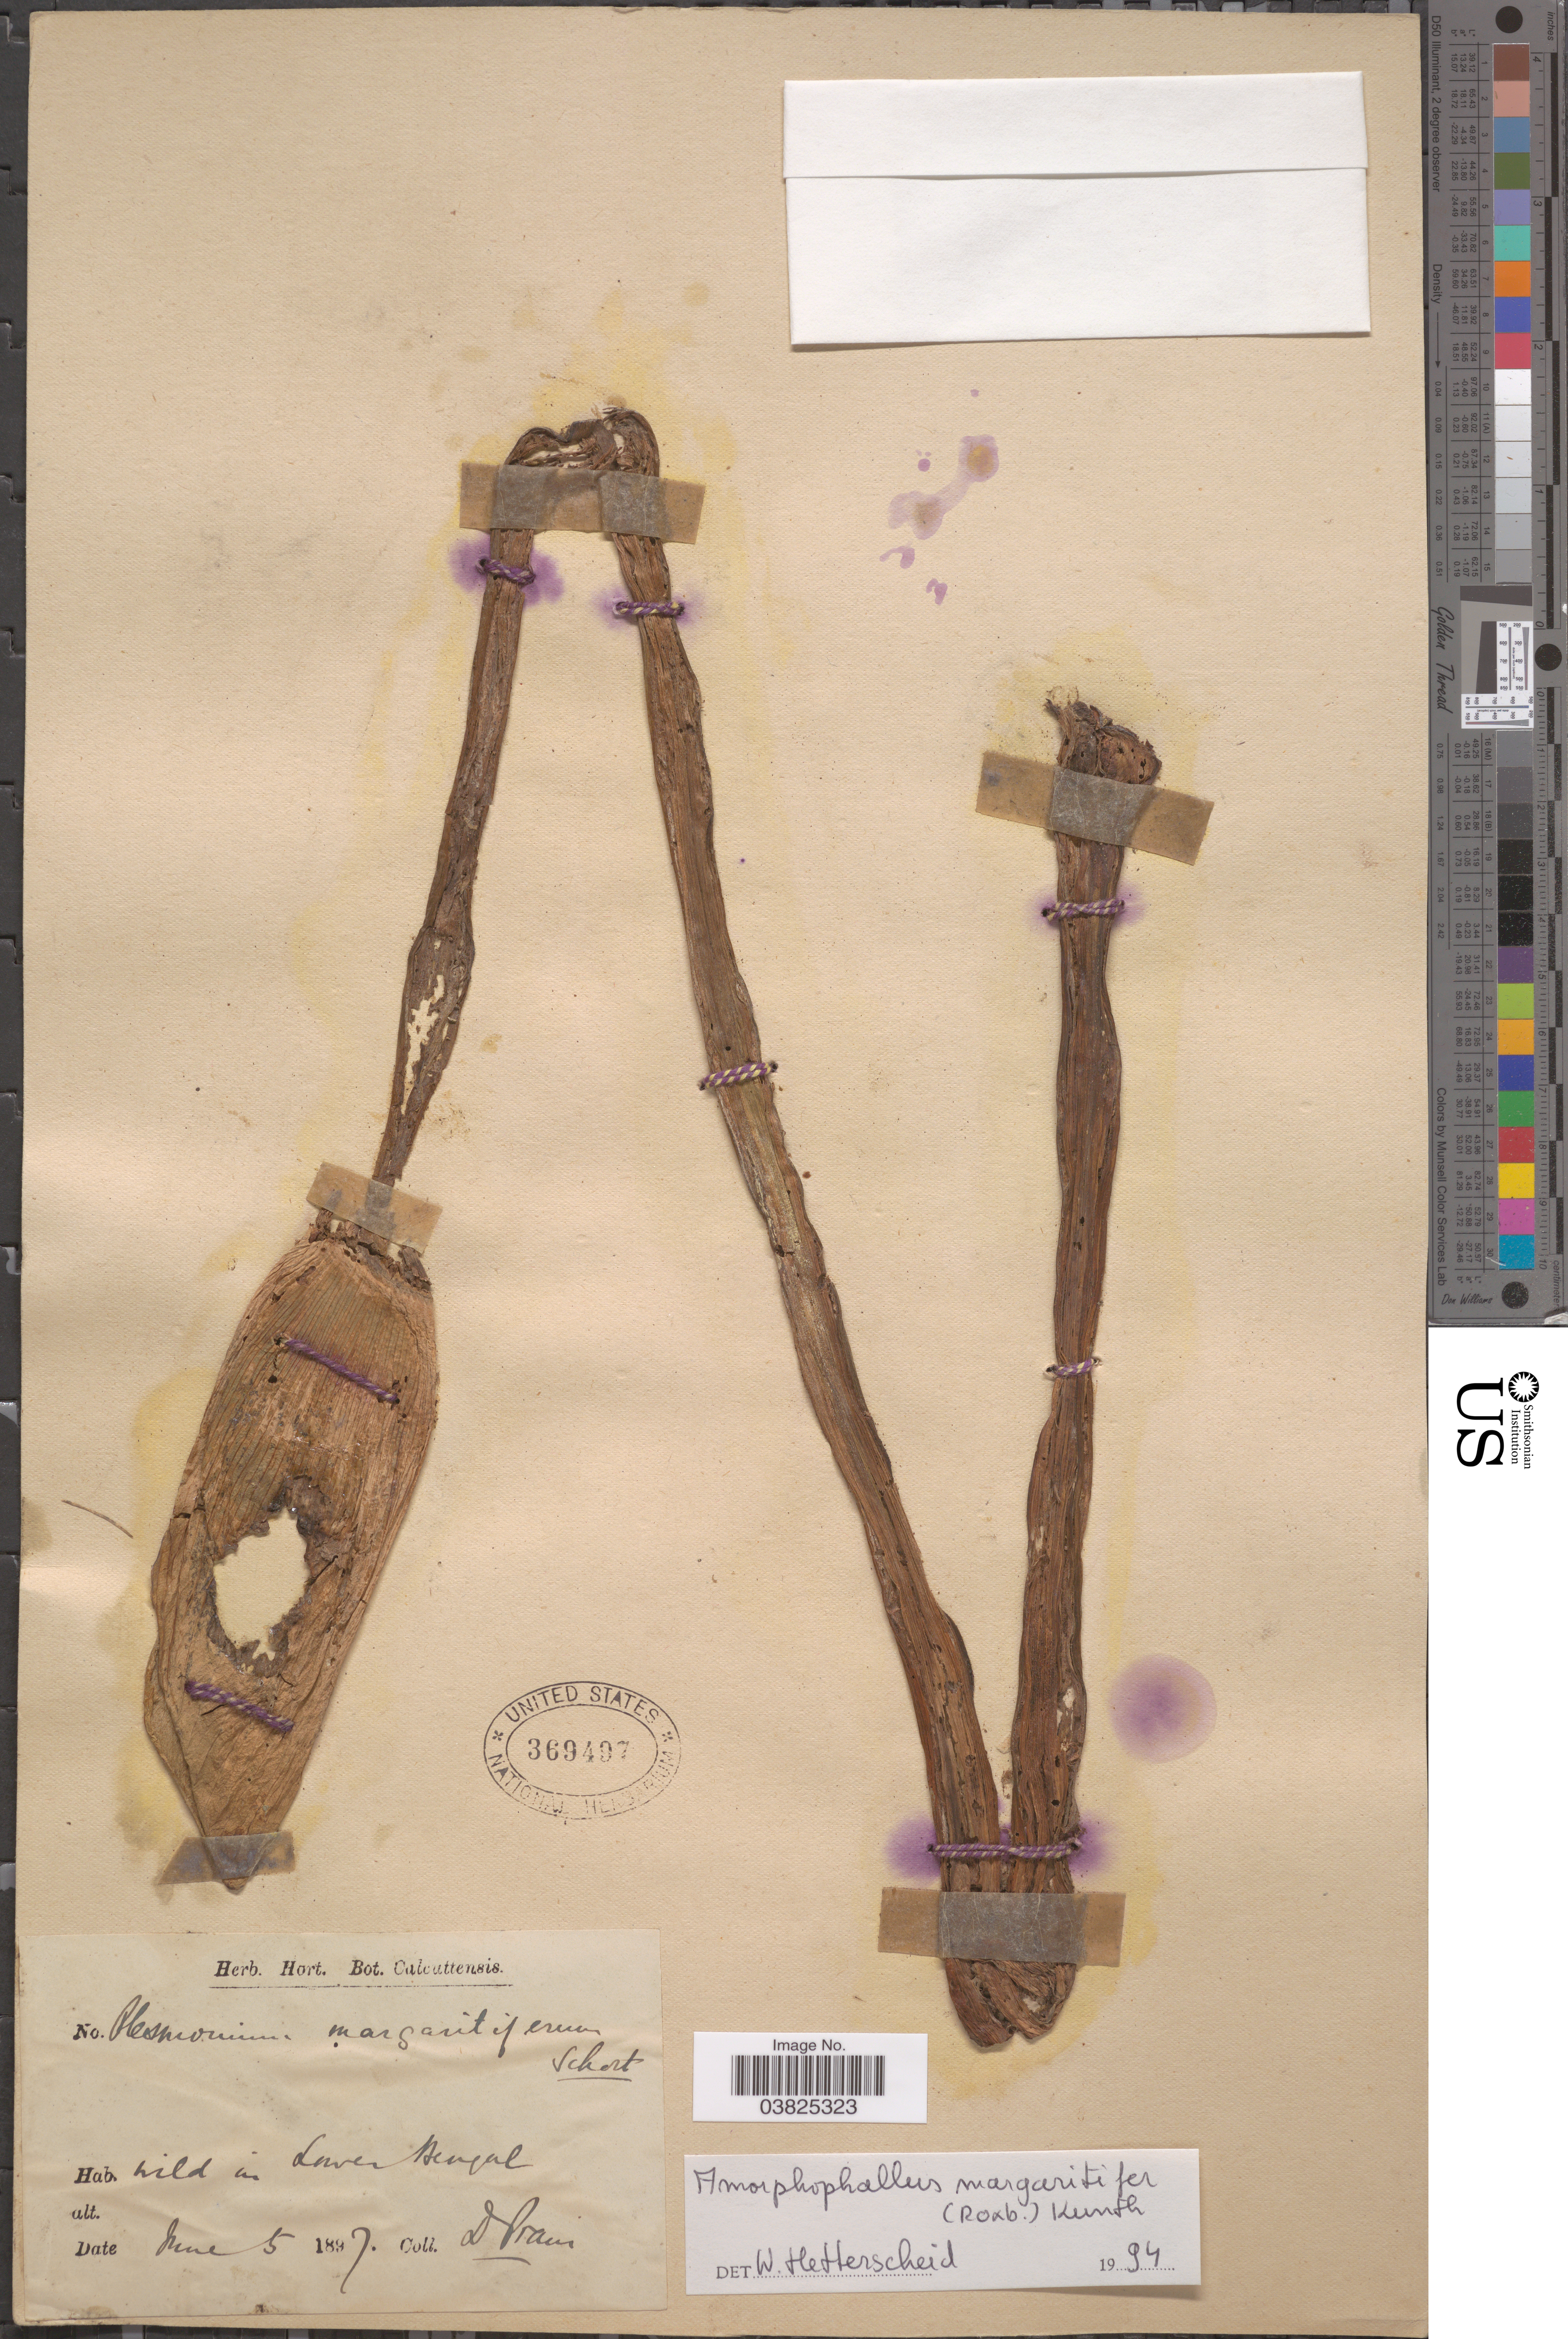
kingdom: Plantae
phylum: Tracheophyta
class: Liliopsida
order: Alismatales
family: Araceae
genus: Amorphophallus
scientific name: Amorphophallus margaritifer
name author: (Roxb.) Kunth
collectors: D. Prain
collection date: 1897-06-05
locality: In Lower Bengal.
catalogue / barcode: US 369497